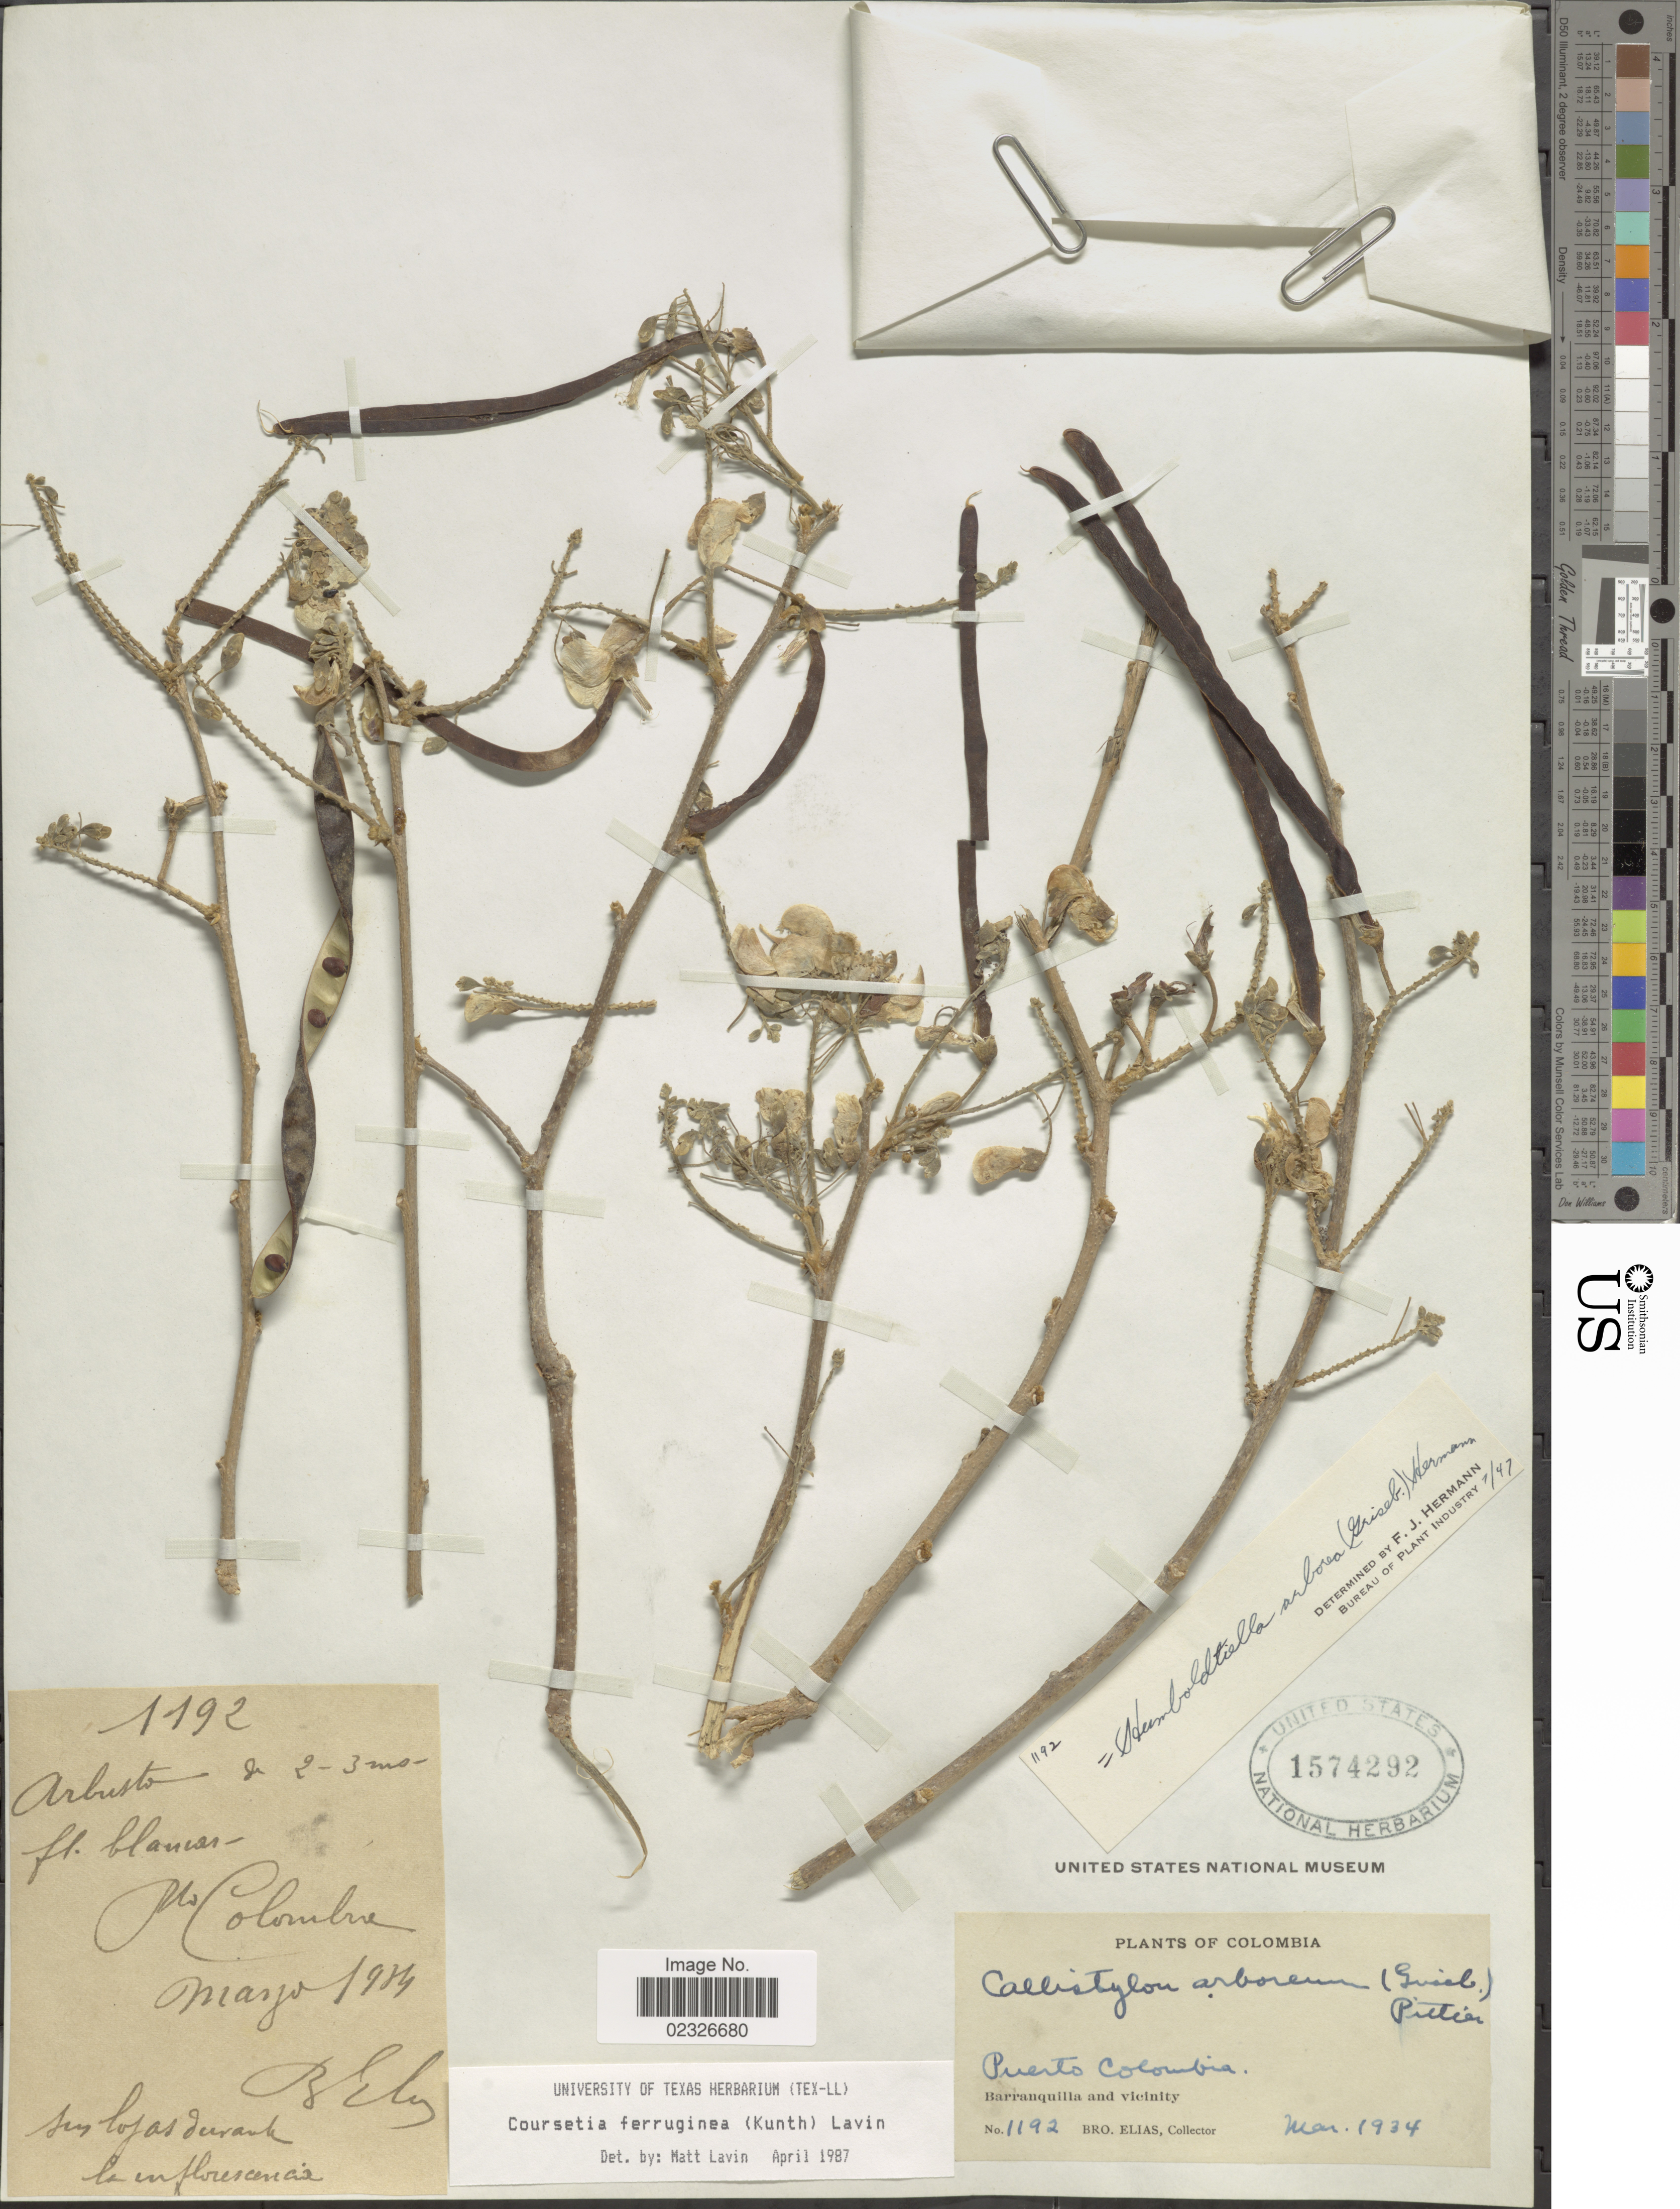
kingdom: Plantae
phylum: Tracheophyta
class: Magnoliopsida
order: Fabales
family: Fabaceae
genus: Coursetia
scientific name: Coursetia ferruginea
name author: (Kunth) Lavin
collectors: Bro. Elias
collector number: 1192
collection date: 1934-03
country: Colombia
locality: Puerto Colombia. Barranquilla and vicinity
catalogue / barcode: US 1574292